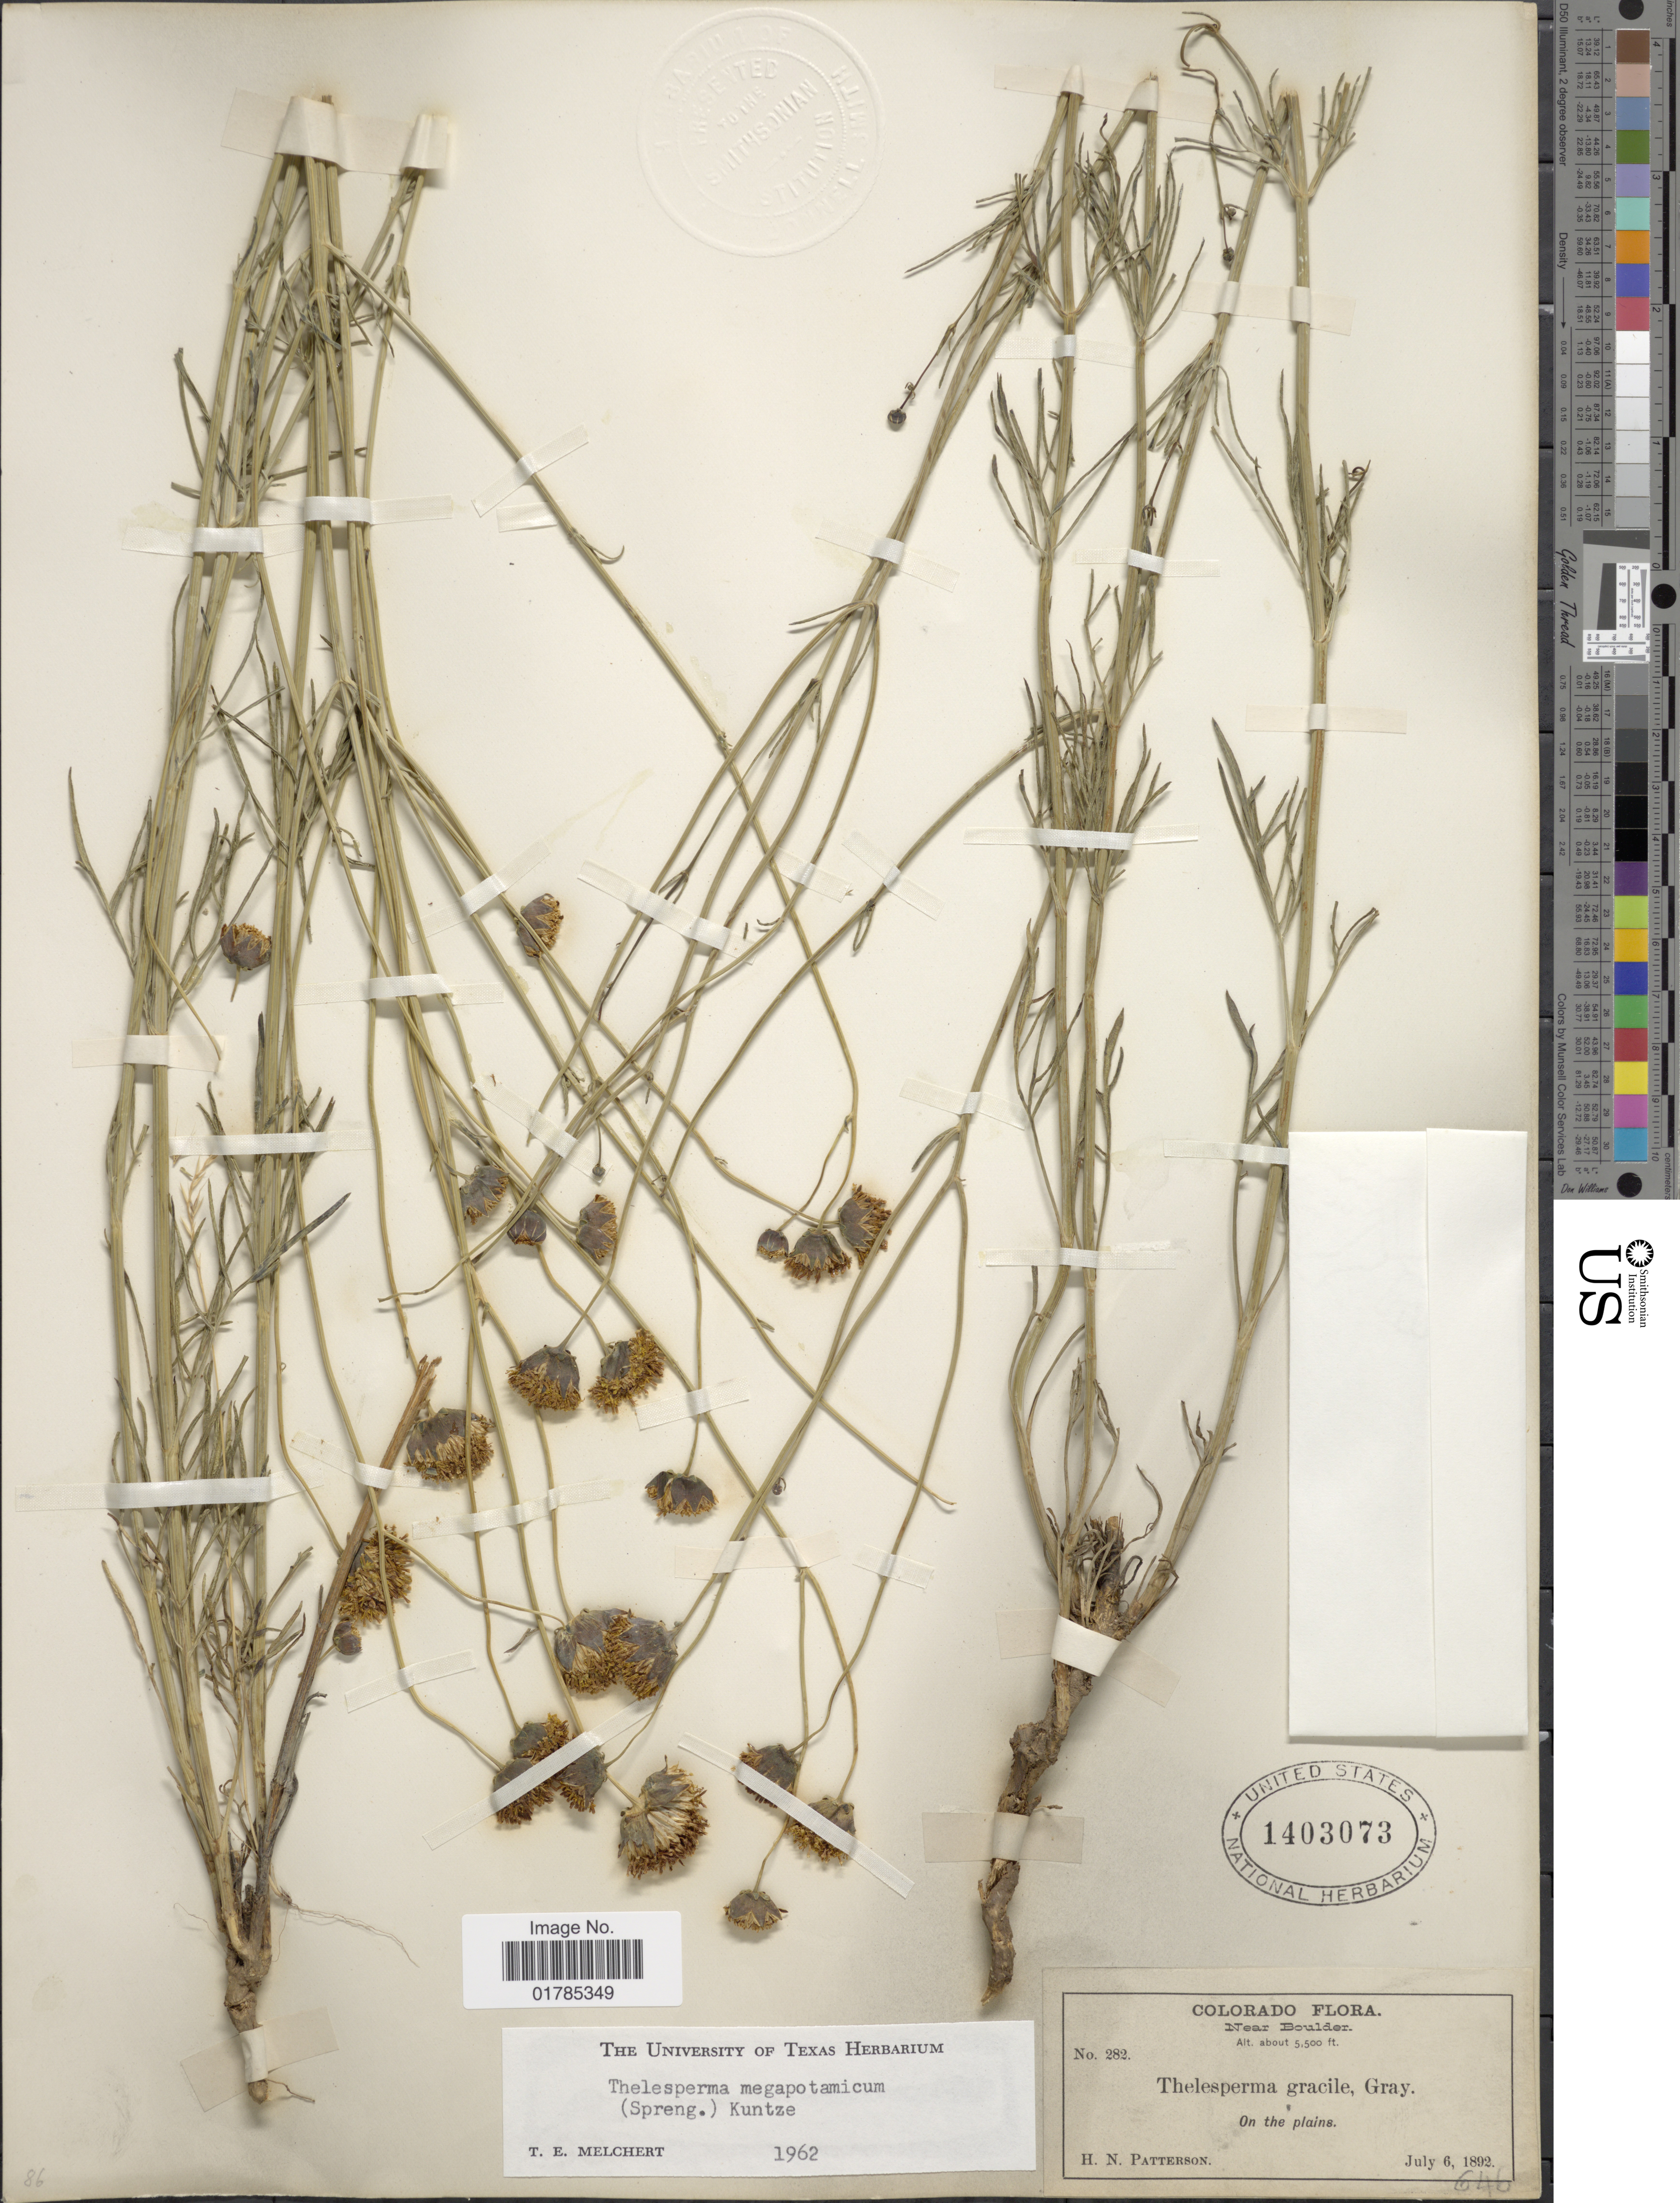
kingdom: Plantae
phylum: Tracheophyta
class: Magnoliopsida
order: Asterales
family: Asteraceae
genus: Thelesperma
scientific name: Thelesperma megapotamicum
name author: (Spreng.) Herter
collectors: H. N. Patterson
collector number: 282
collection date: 1892-06-05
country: United States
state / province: Colorado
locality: Near Boulder, on the plains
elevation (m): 1676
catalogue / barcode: US 1403073